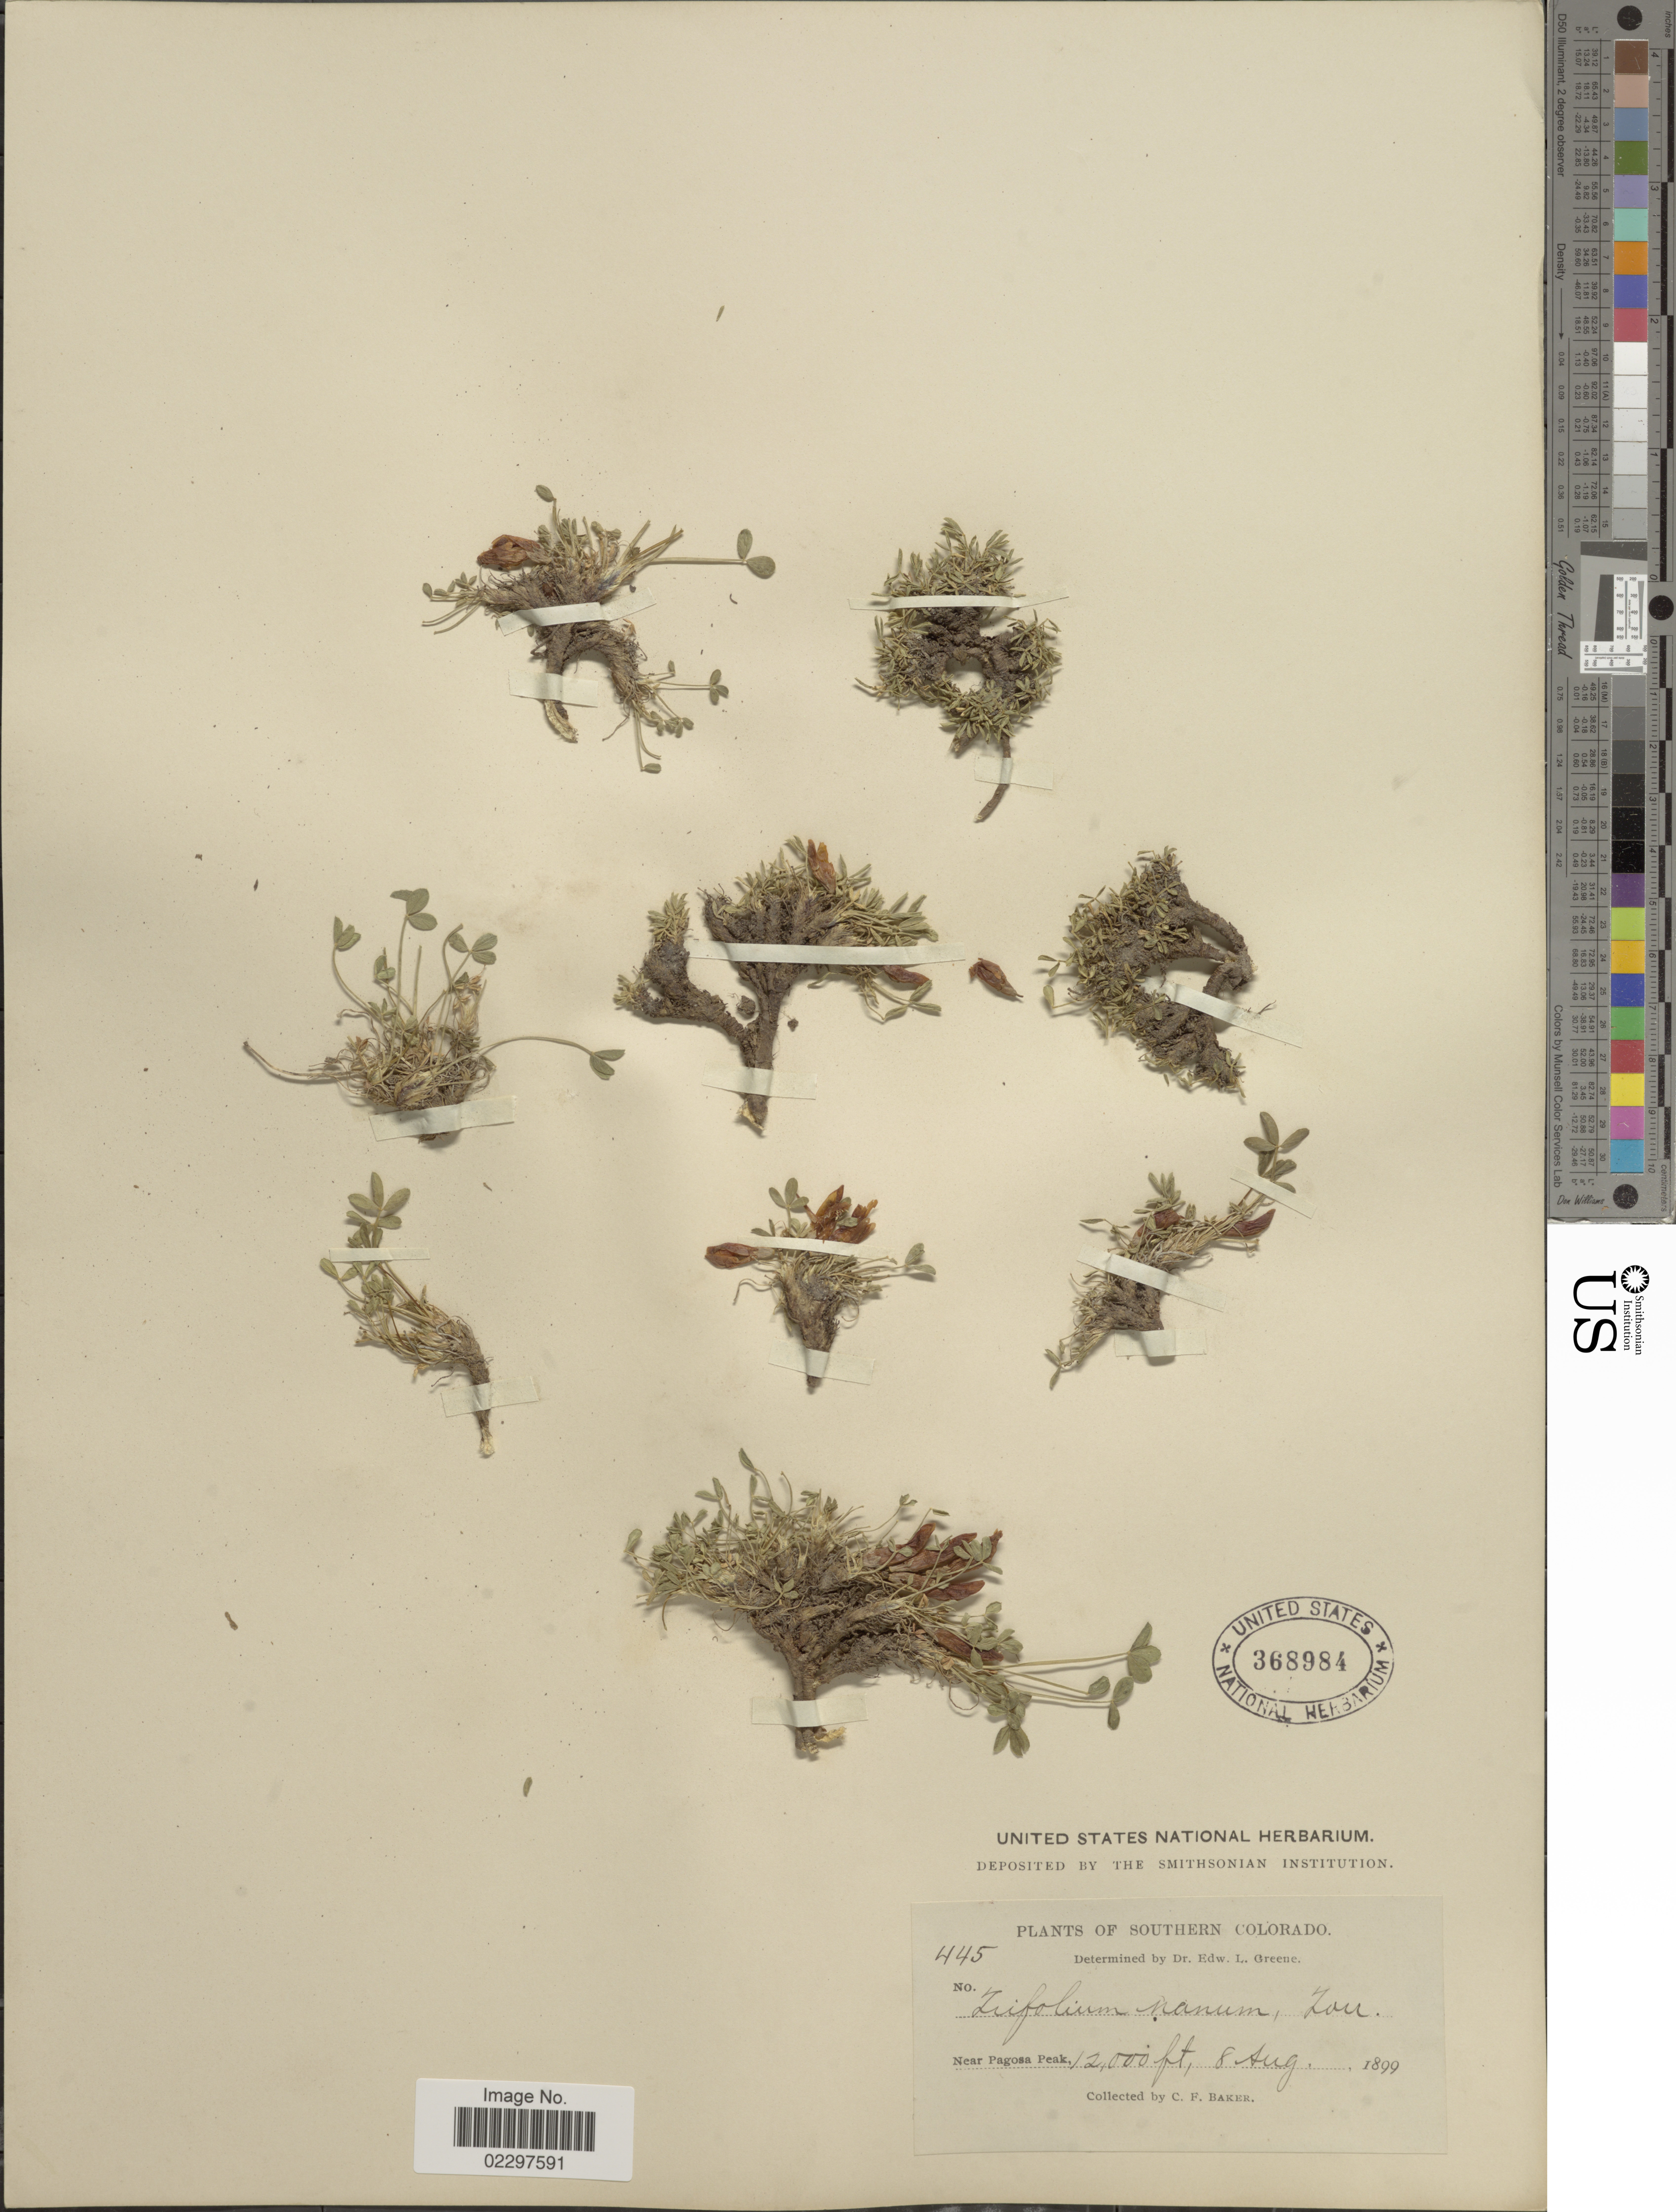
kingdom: Plantae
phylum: Tracheophyta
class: Magnoliopsida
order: Fabales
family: Fabaceae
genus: Trifolium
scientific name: Trifolium nanum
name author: Torr.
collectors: C. F. Baker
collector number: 445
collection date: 1899-08-08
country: United States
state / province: Colorado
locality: Southern Colorado. Near Pagosa Peak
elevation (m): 3658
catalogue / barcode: US 368984